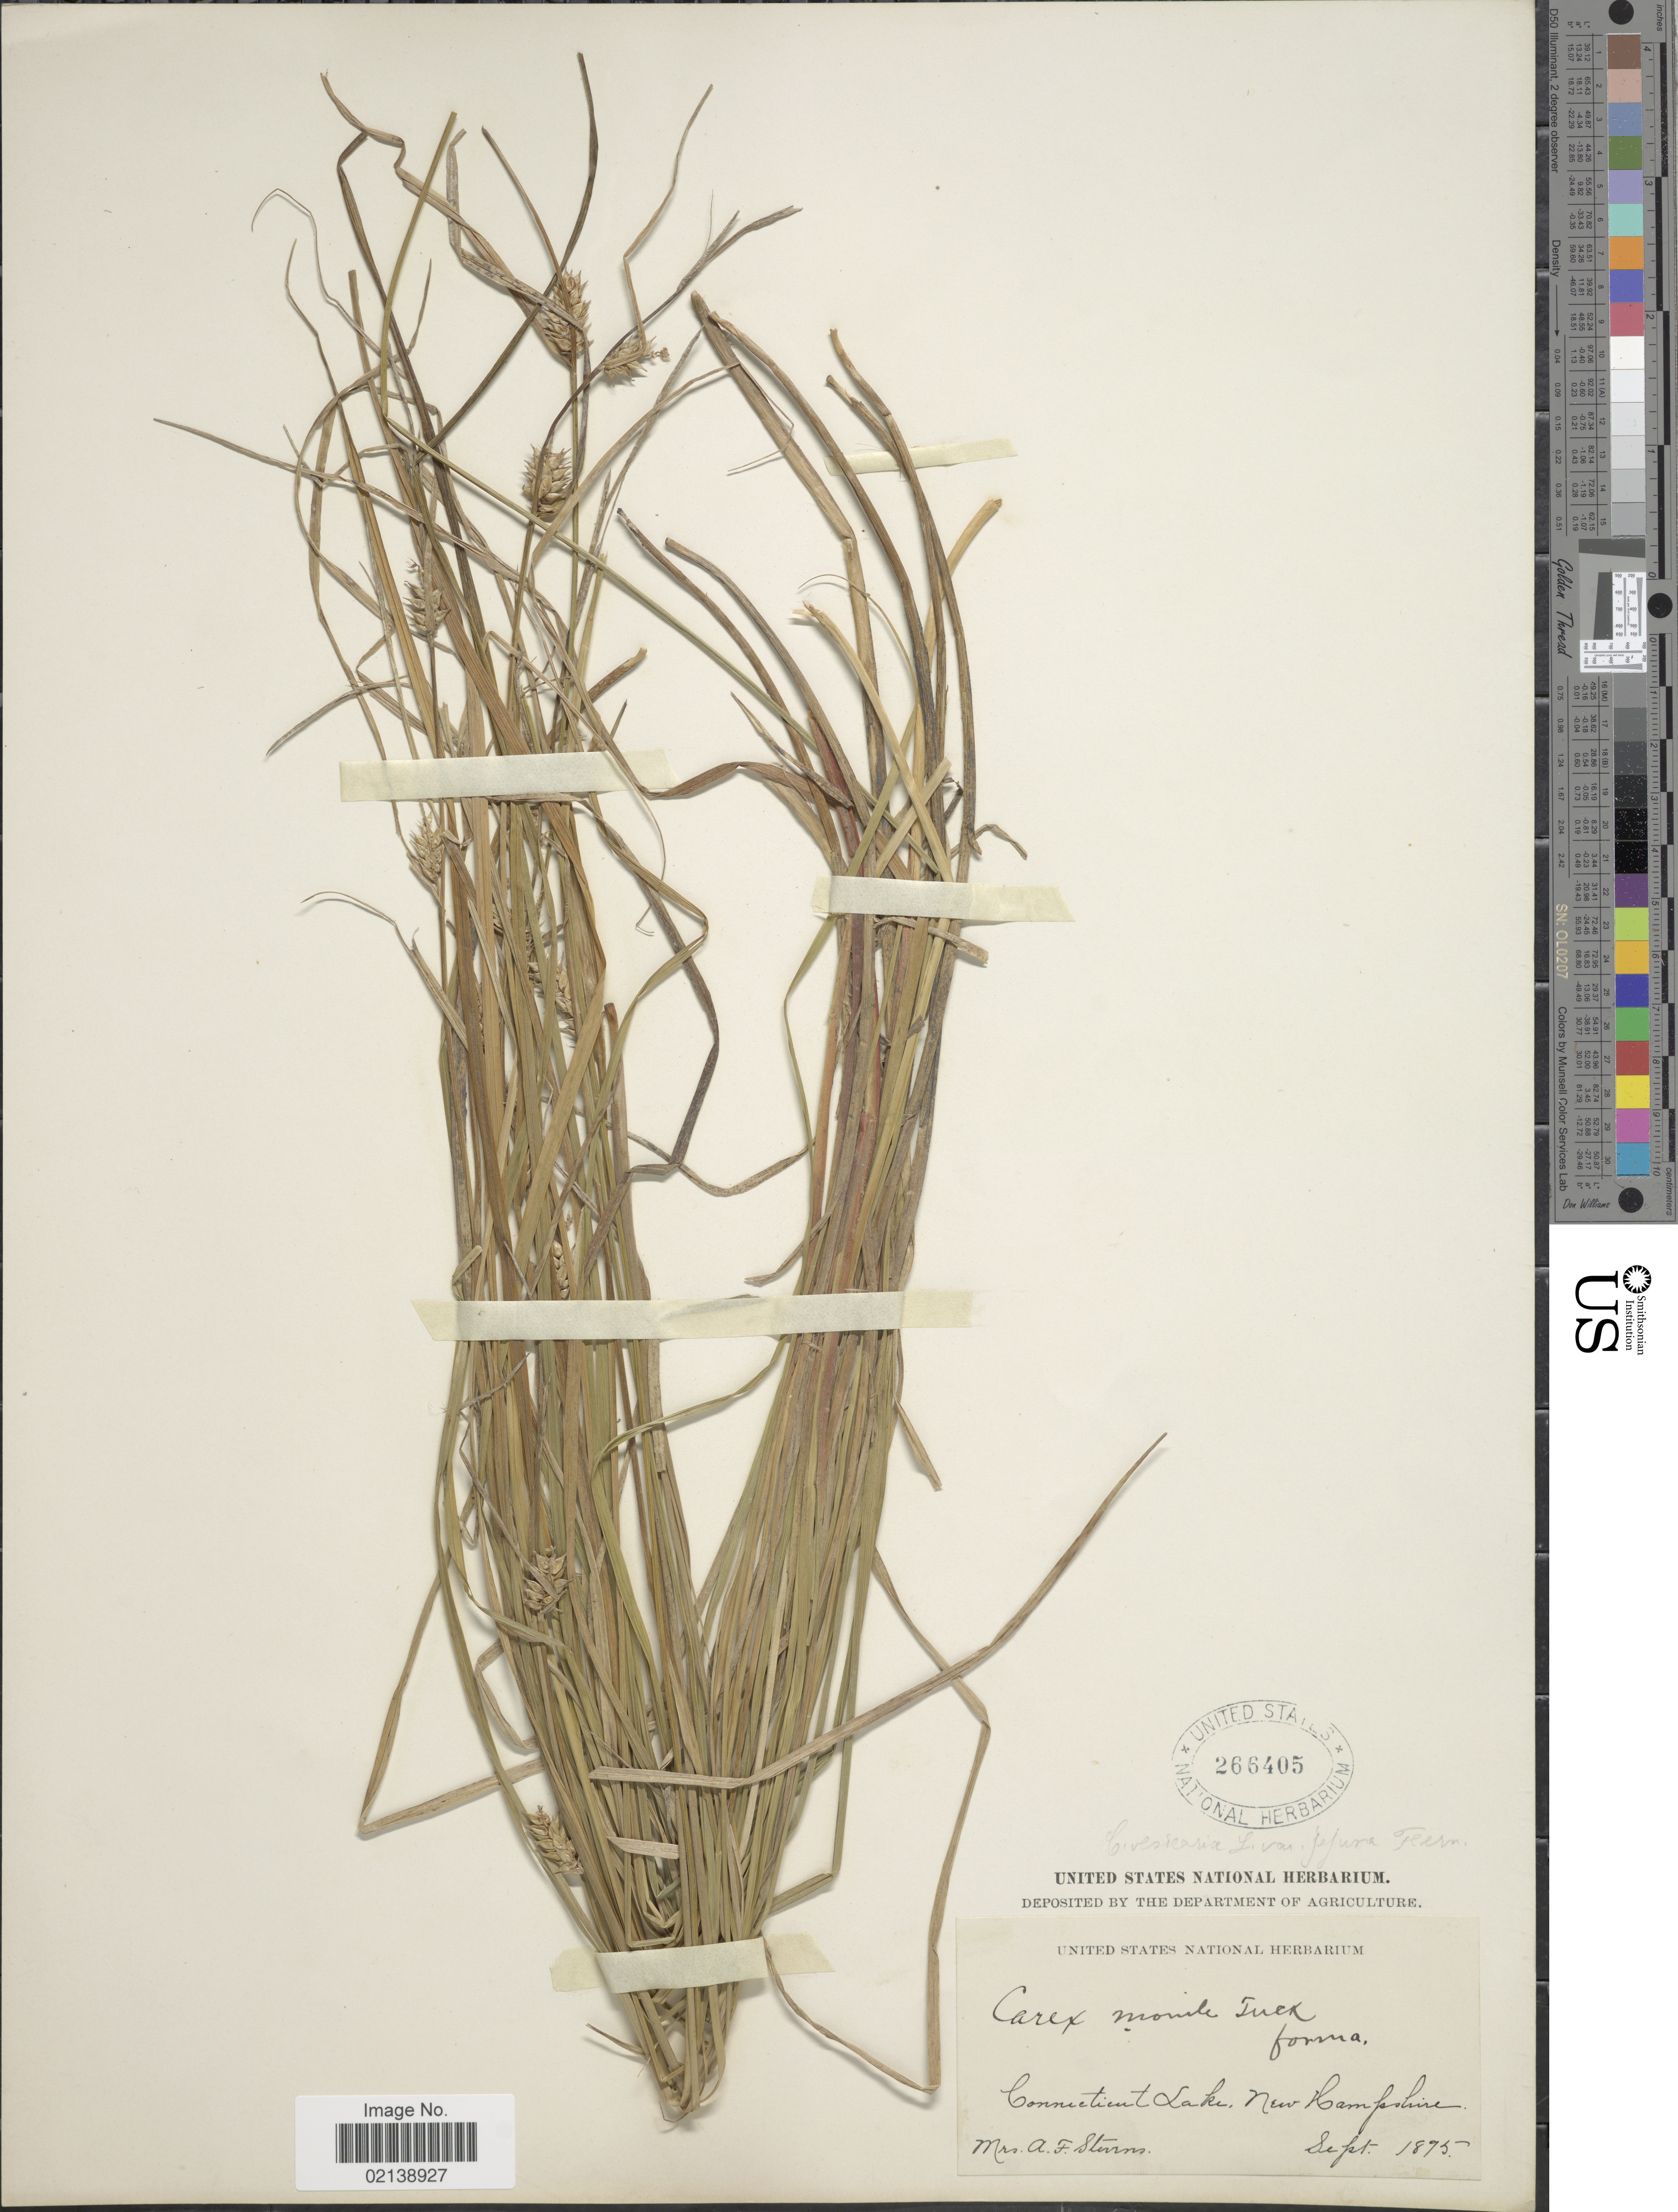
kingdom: Plantae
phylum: Tracheophyta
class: Liliopsida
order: Poales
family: Cyperaceae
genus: Carex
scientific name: Carex vesicaria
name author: L.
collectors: A. Stevens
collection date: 1895-09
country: United States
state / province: New Hampshire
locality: Connecticut Lake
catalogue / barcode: US 266405